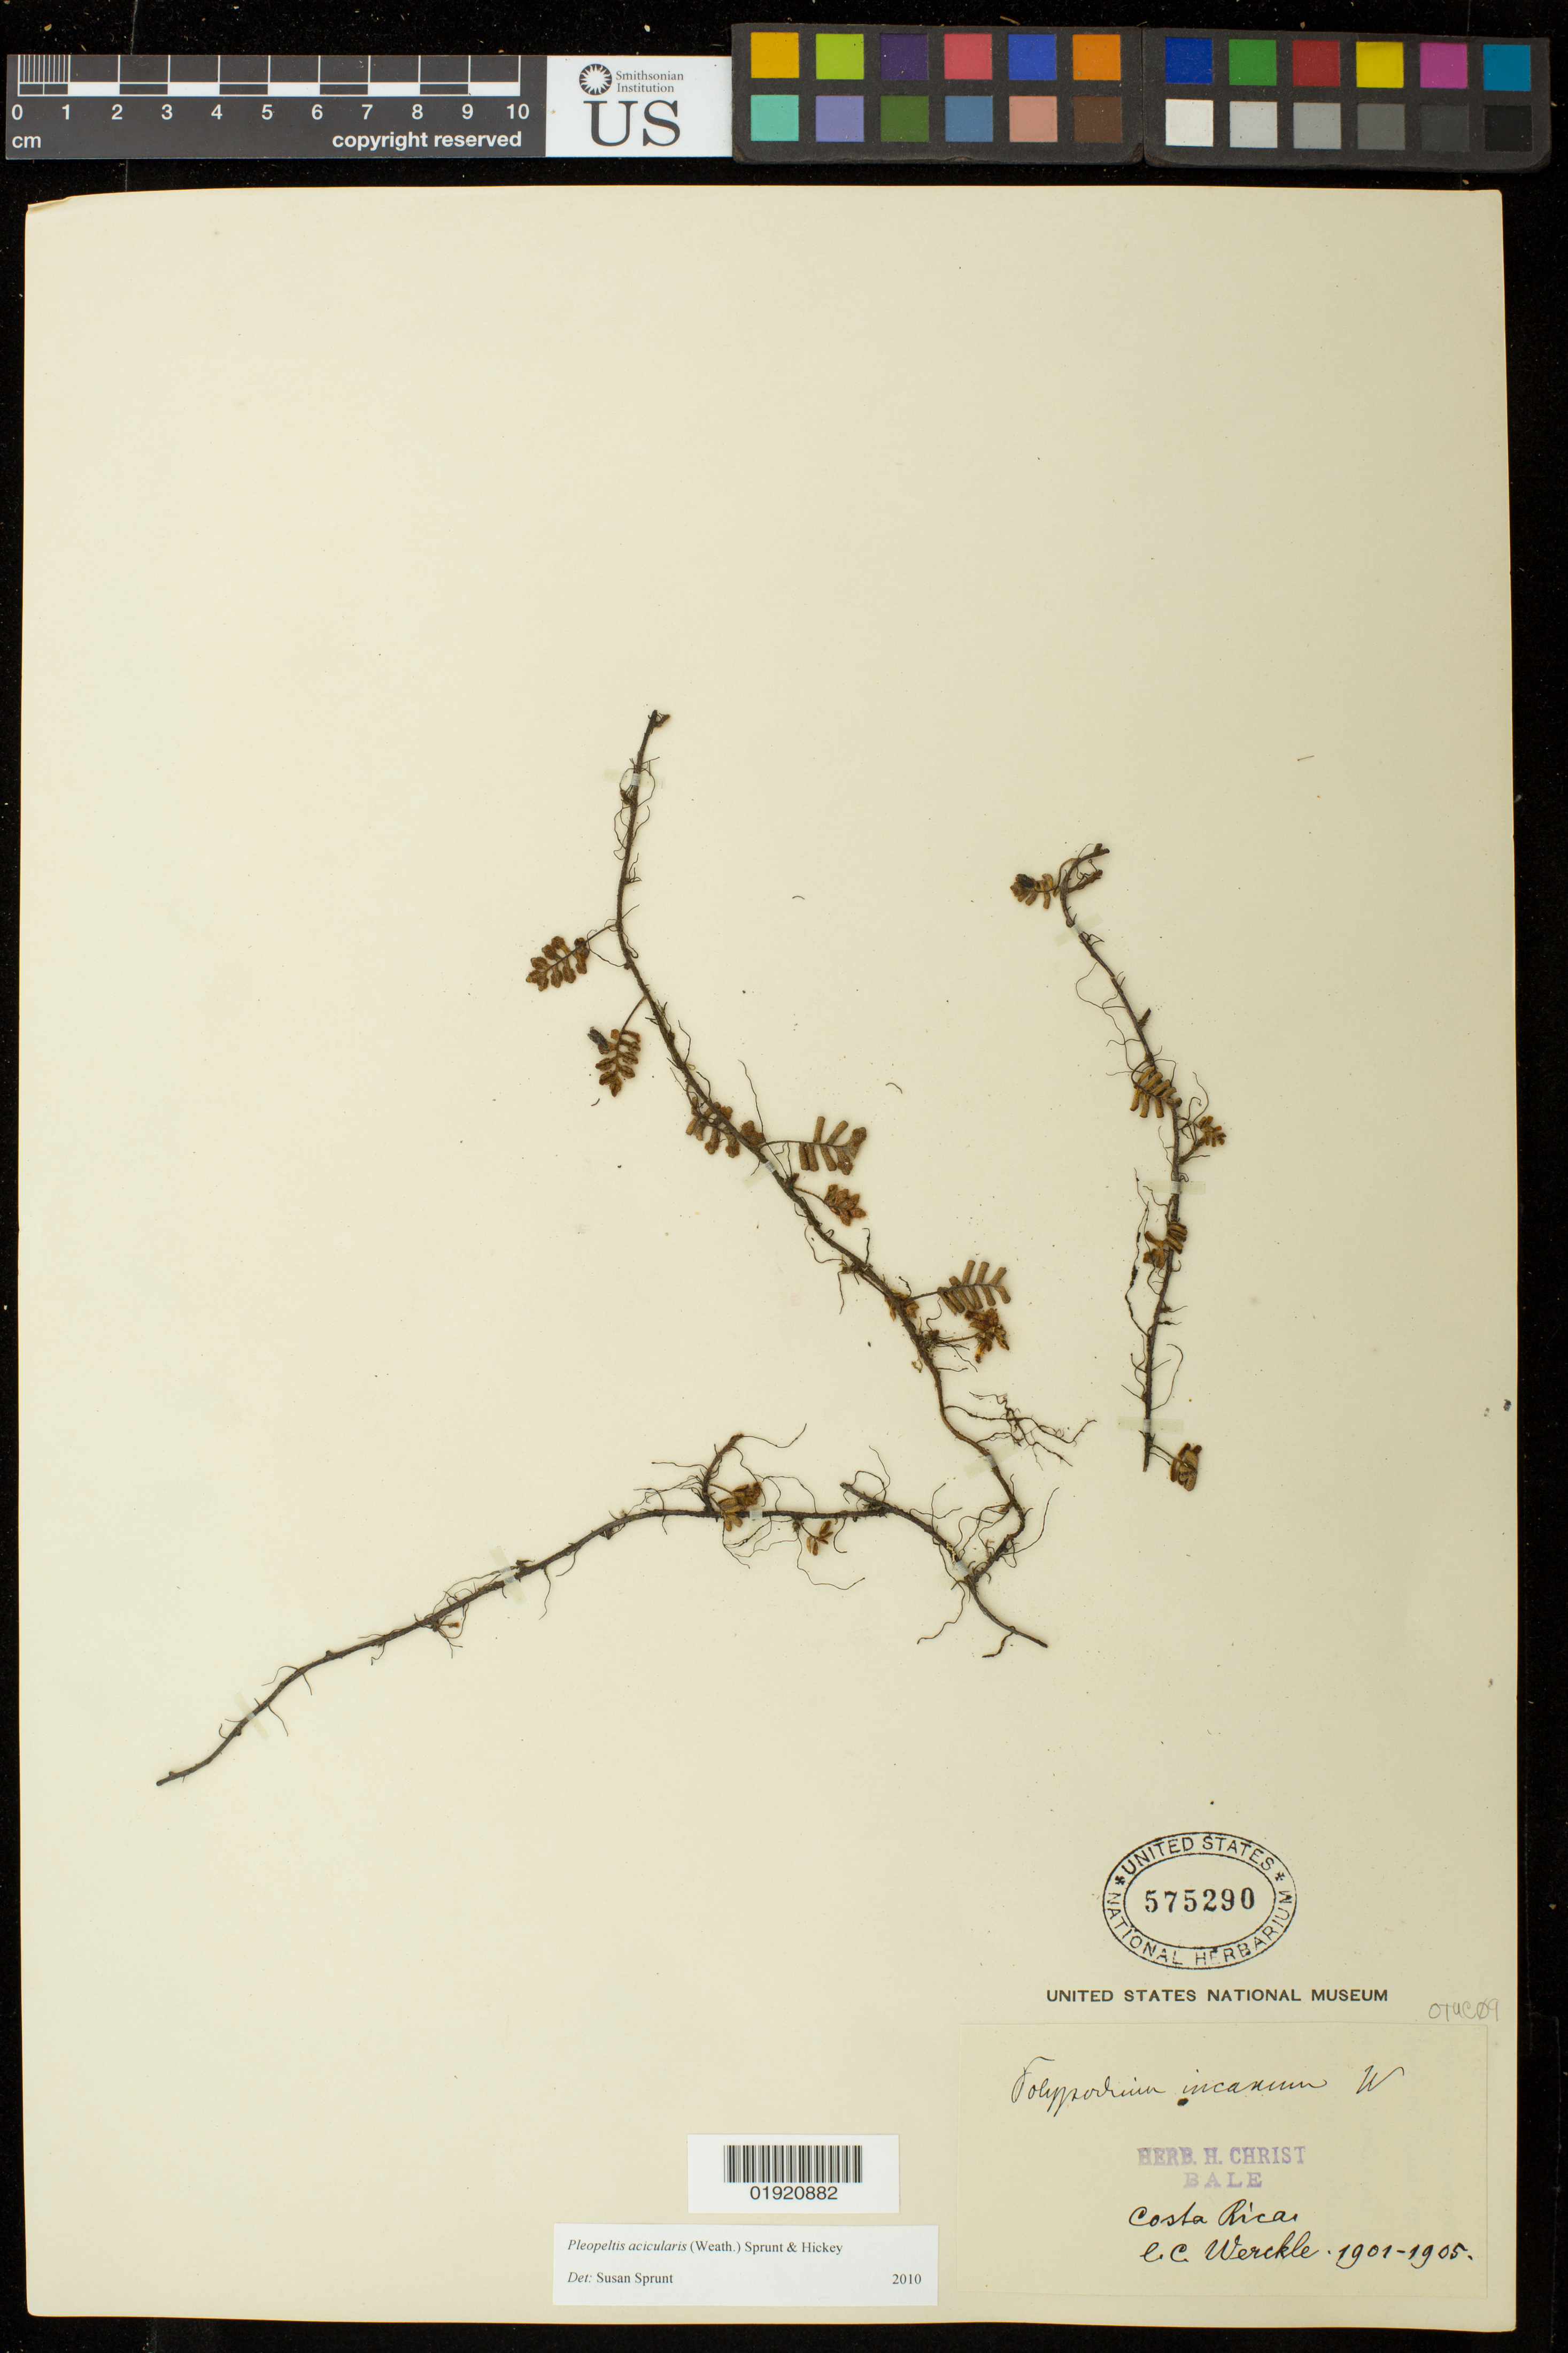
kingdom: Plantae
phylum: Tracheophyta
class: Polypodiopsida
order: Polypodiales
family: Polypodiaceae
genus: Pleopeltis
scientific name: Pleopeltis acicularis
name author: (Weath.) A.R. Sm. & Krömer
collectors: C. Wercklé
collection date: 1901/1905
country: Costa Rica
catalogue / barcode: US 575290